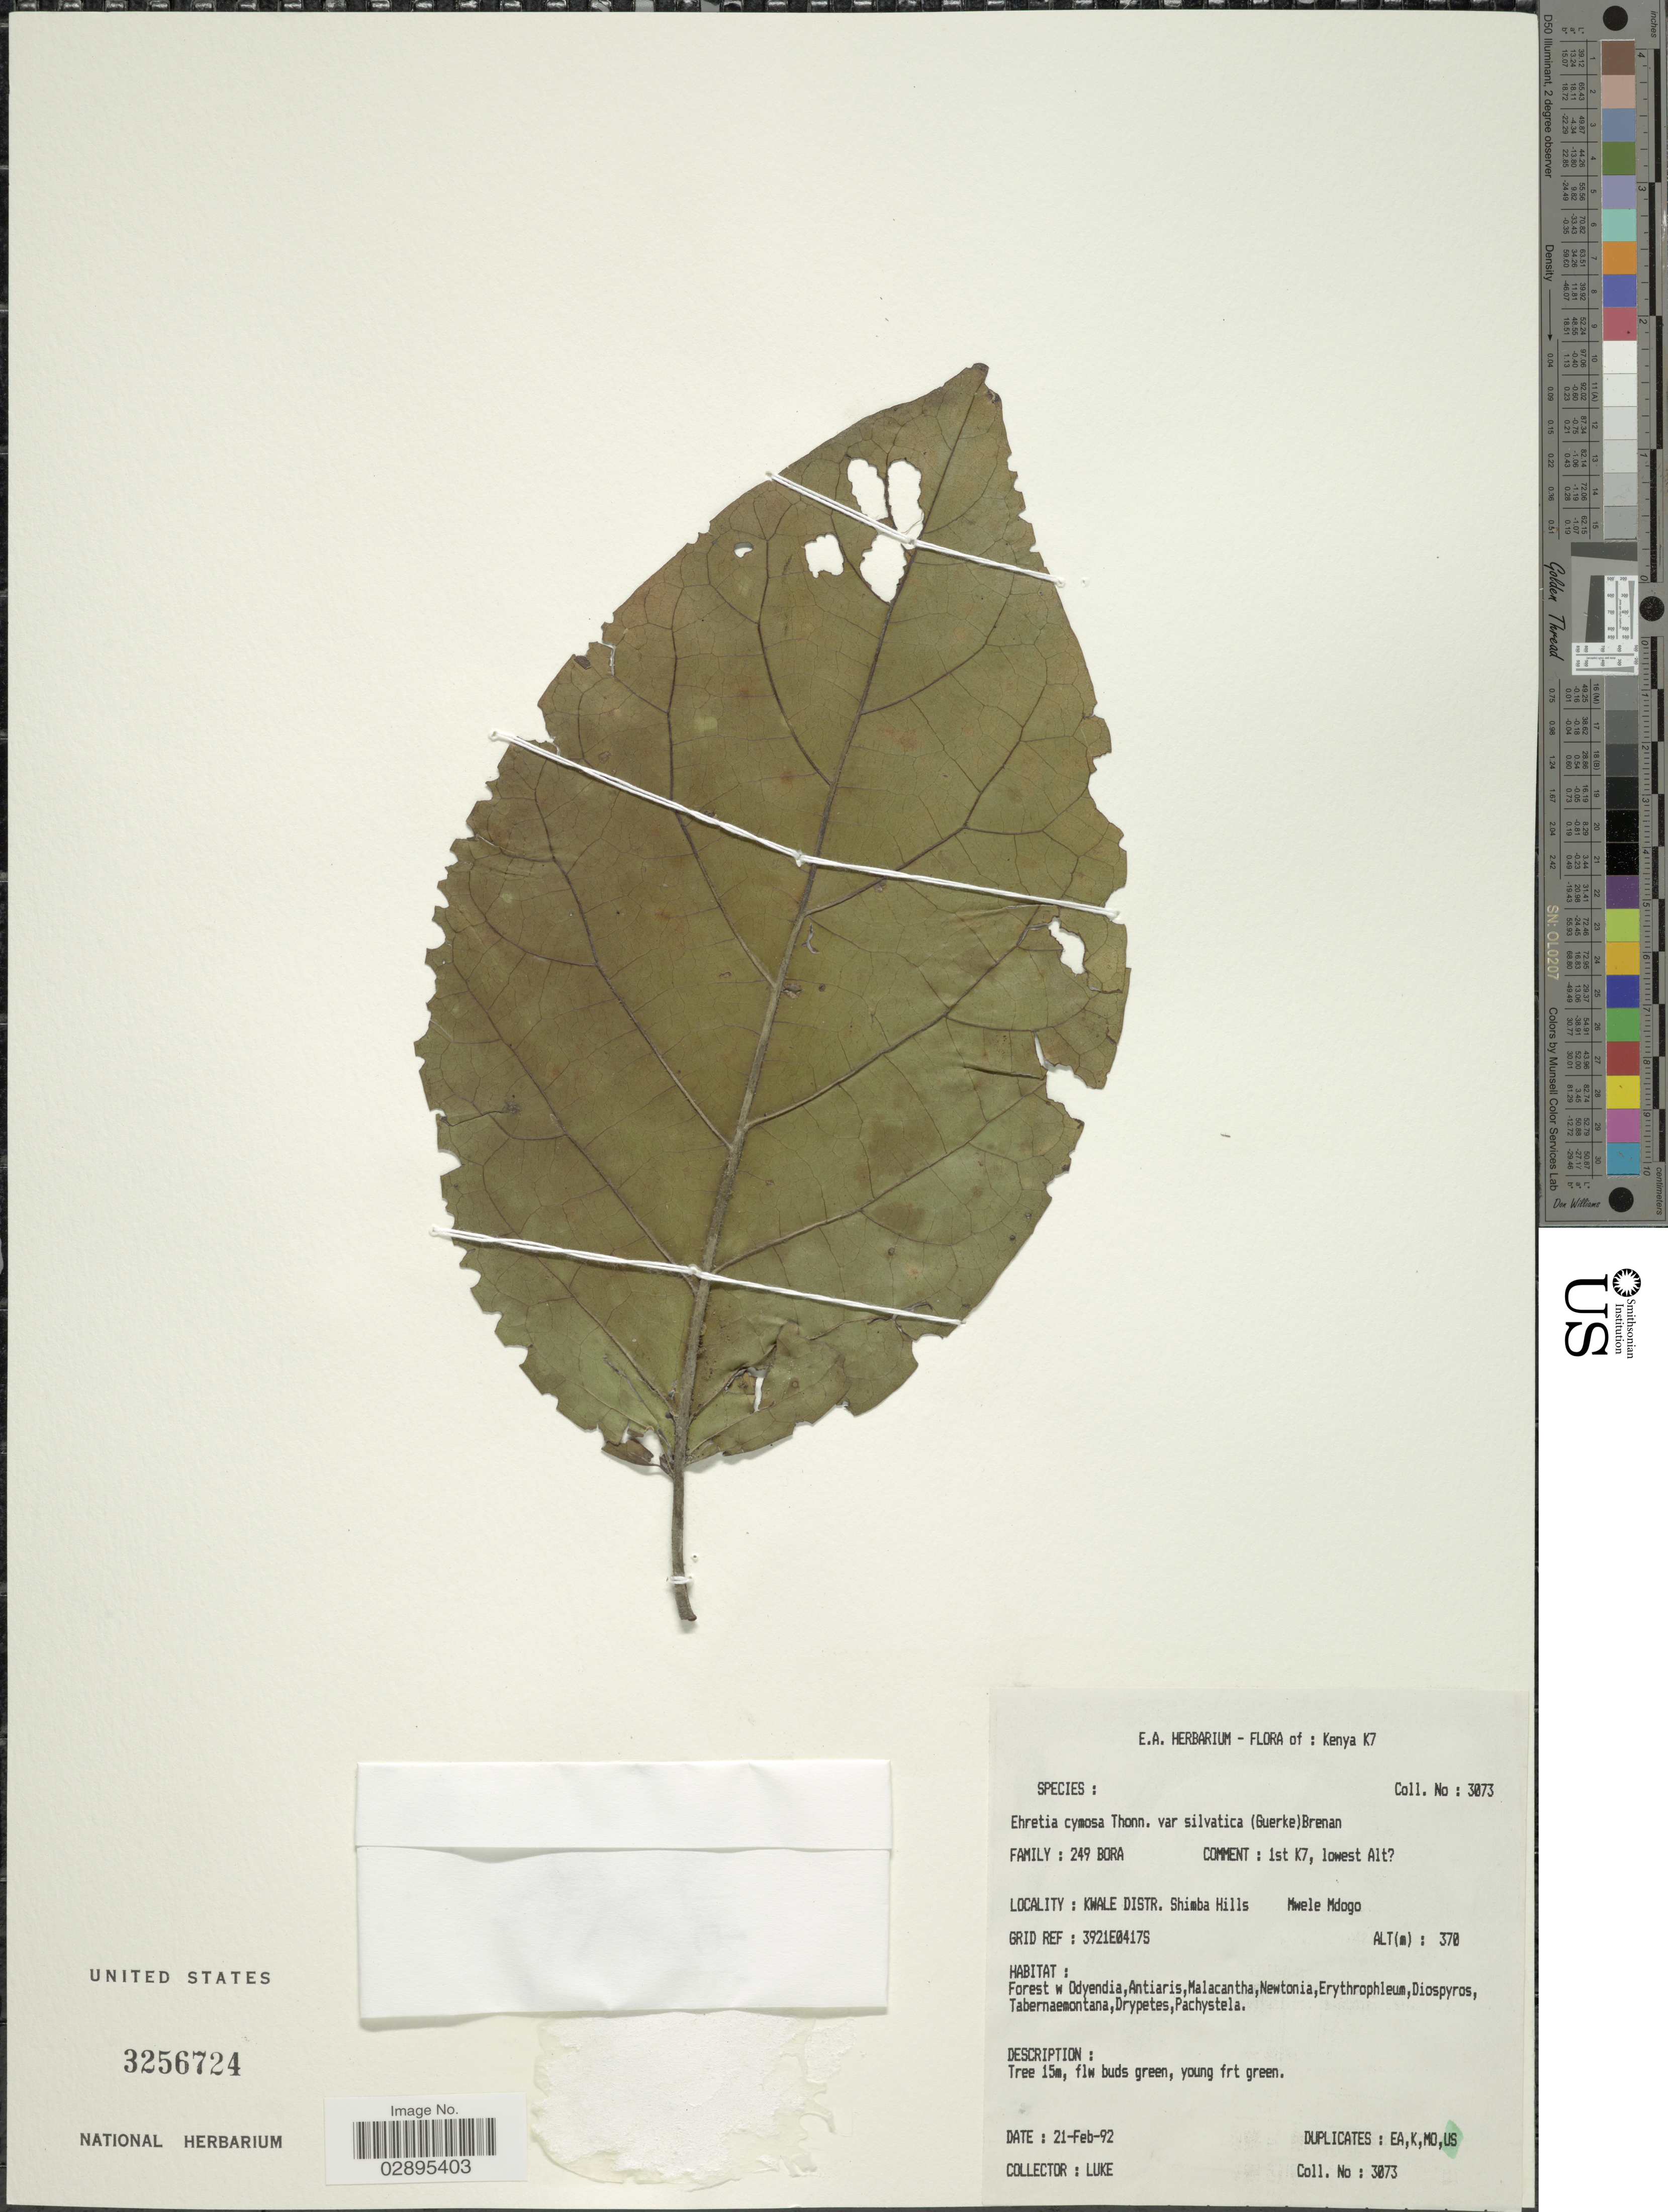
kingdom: Plantae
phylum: Tracheophyta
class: Magnoliopsida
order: Boraginales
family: Ehretiaceae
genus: Ehretia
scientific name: Ehretia cymosa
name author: Thonn.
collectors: -. Luke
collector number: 3073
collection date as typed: Transcribed d/m/y: 21/2/92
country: Kenya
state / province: Kwale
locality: K7. Kwale Distr. Shimba Hills. Mwele Mdogo.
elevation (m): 370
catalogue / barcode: US 3256724